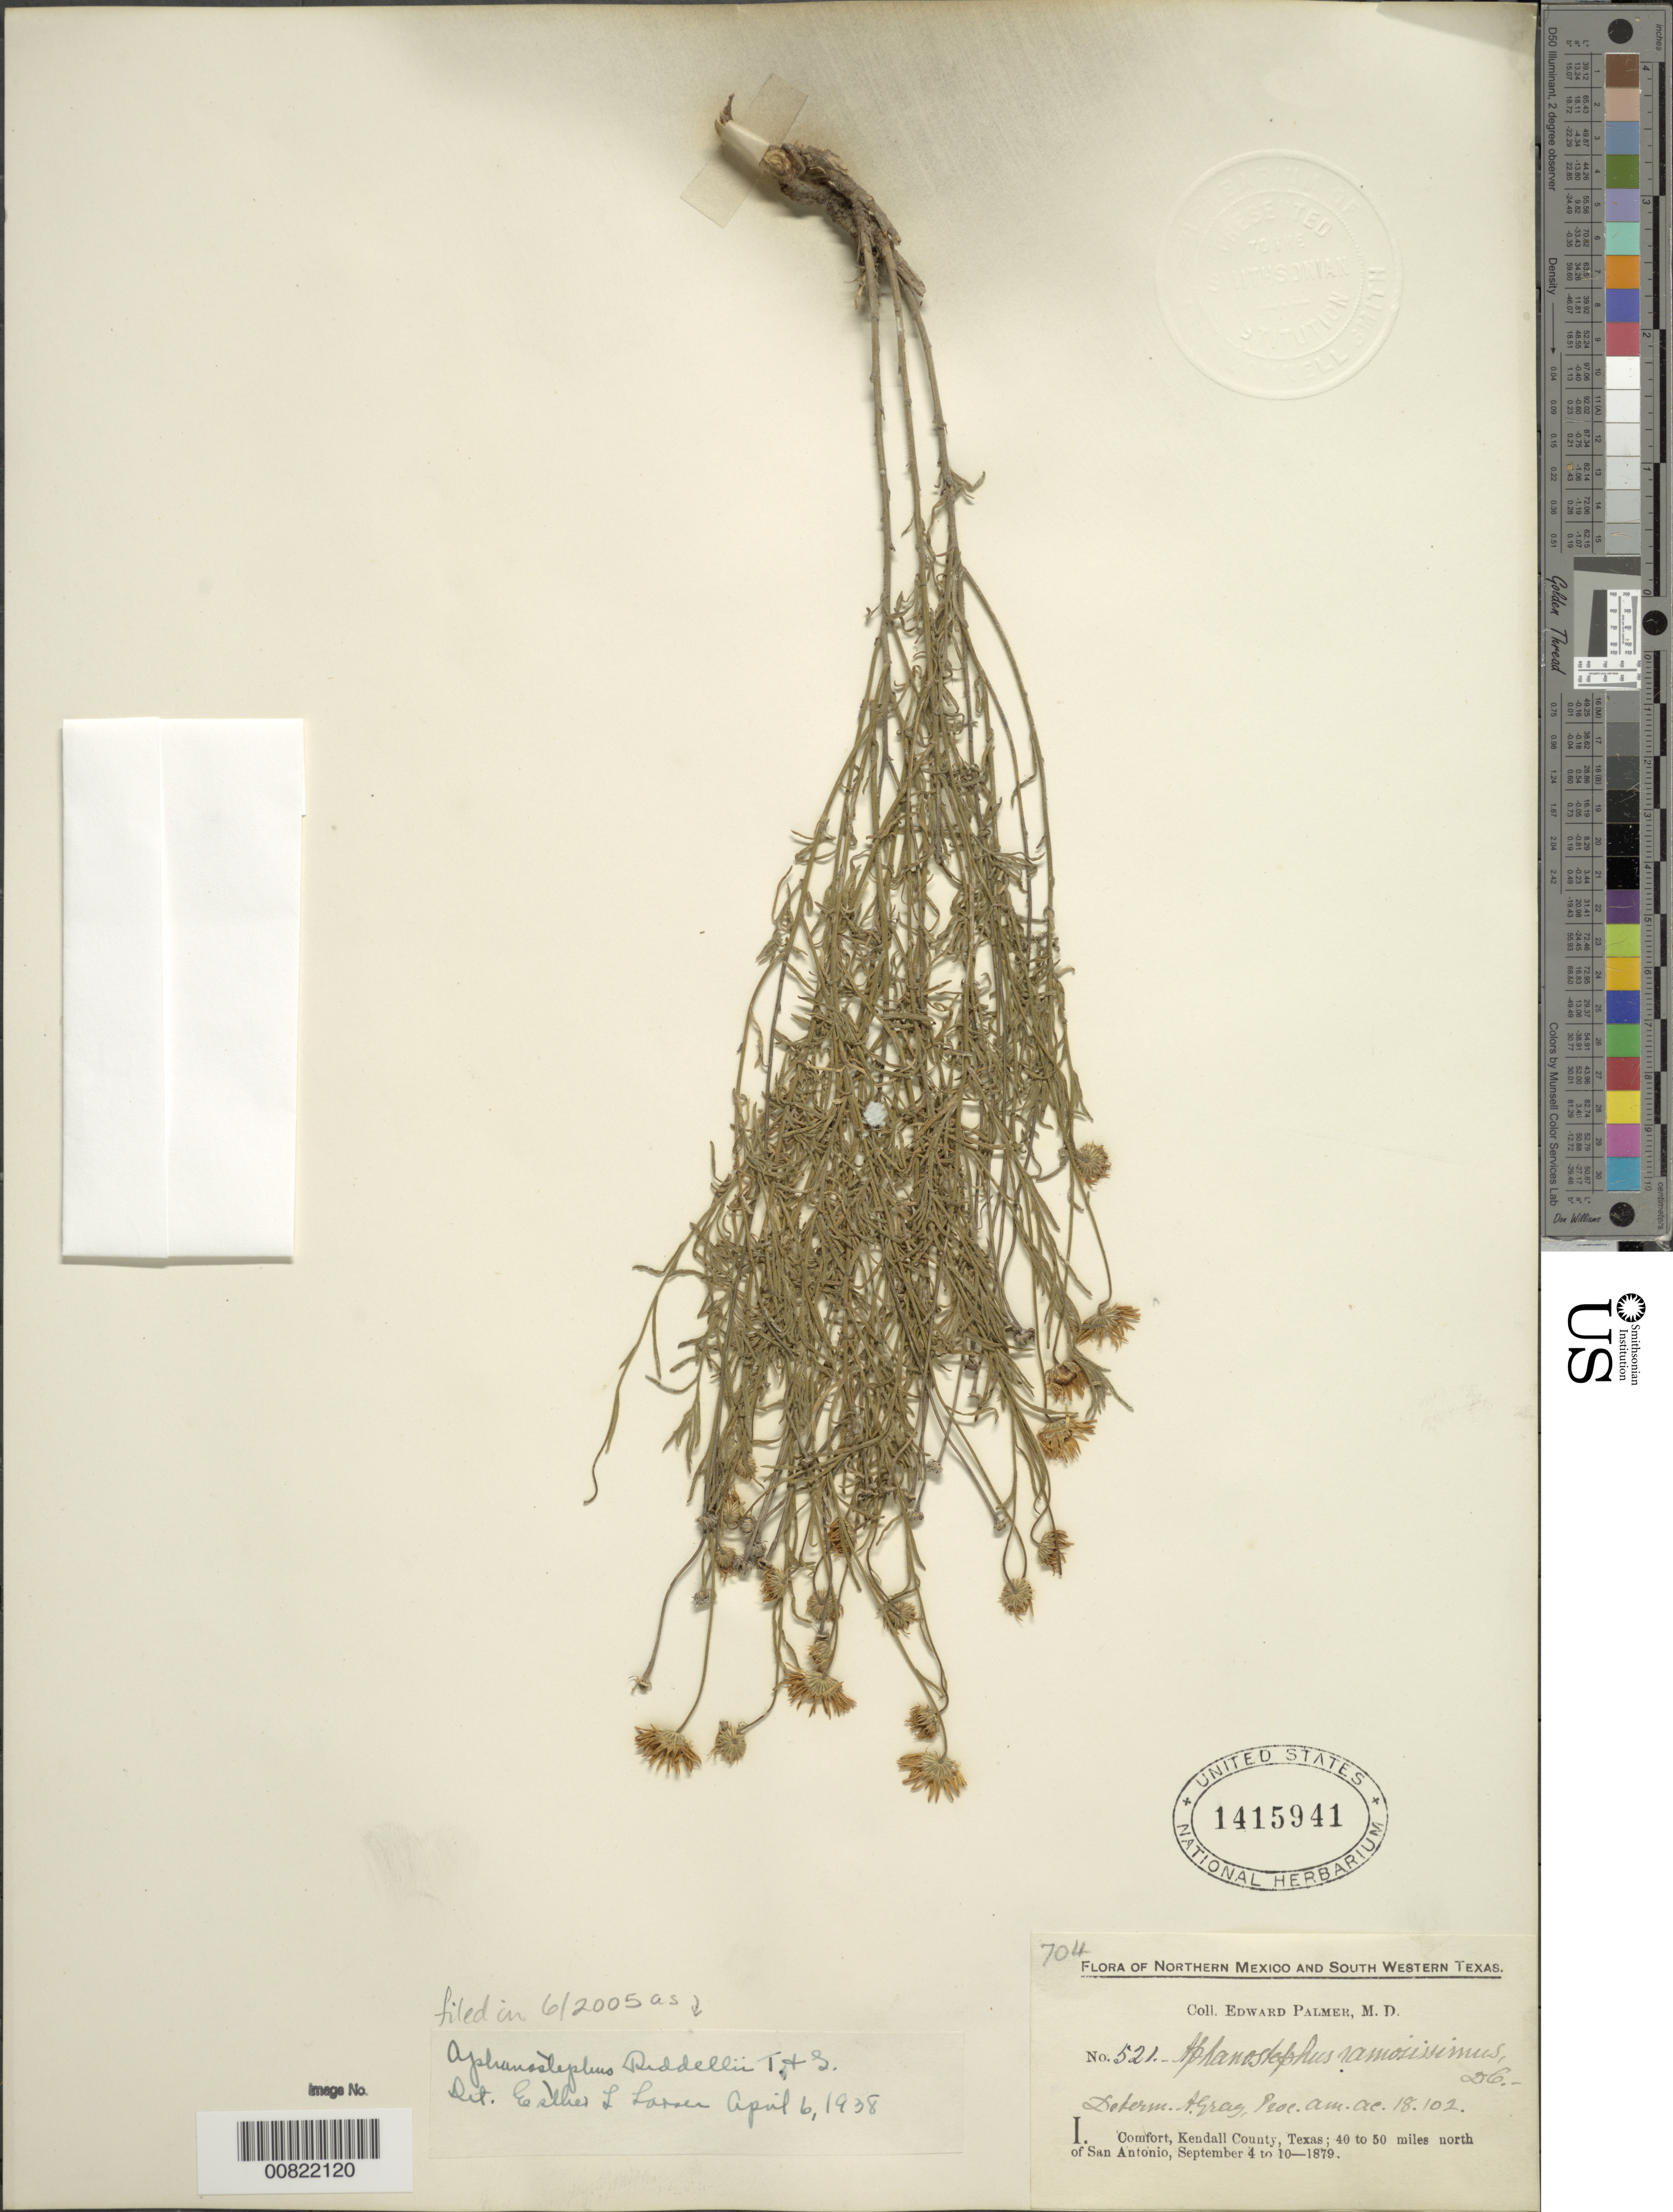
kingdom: Plantae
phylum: Tracheophyta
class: Magnoliopsida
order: Asterales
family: Asteraceae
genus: Aphanostephus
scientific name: Aphanostephus riddellii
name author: Torr. & A. Gray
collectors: E. Palmer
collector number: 521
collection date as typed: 04 Sep 1879 to 10 Sep 1879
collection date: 1879-09-04/1879-09-10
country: United States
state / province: Texas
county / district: Kendall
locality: I. Comfort, Kendall County, Texas; 40 to 50 miles north of San Antonio.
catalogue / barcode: US 1415941